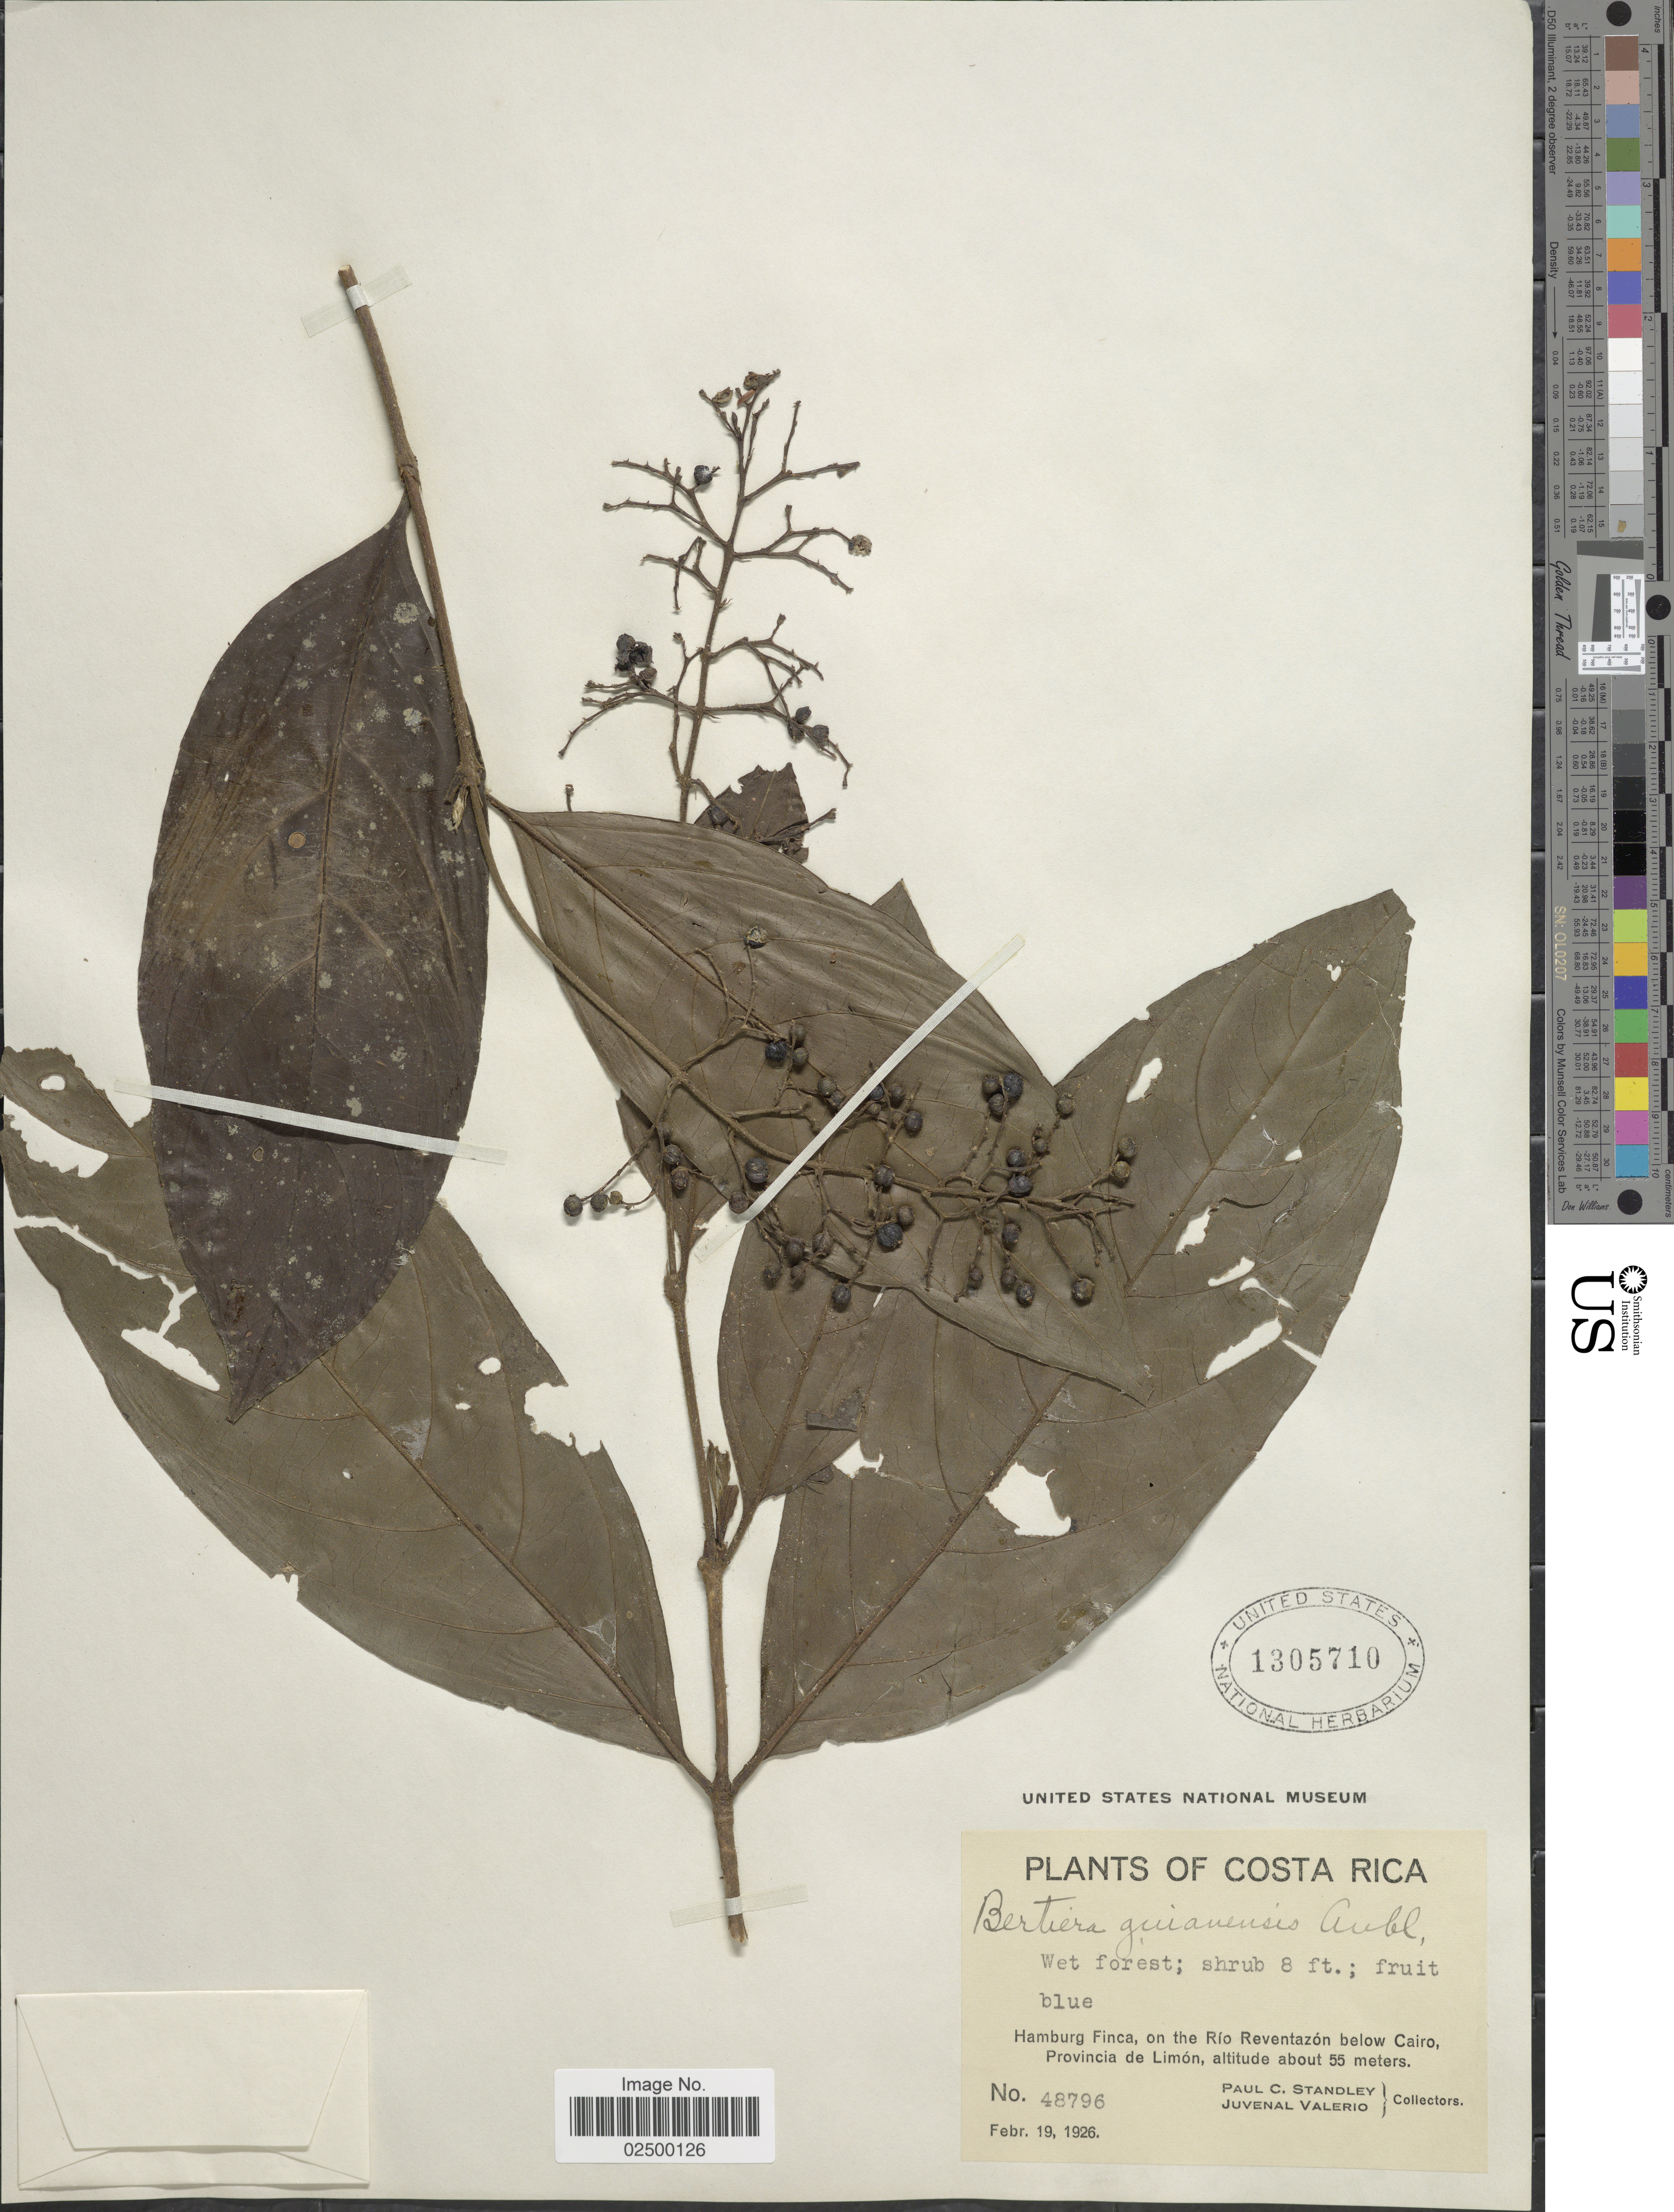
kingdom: Plantae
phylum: Tracheophyta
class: Magnoliopsida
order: Gentianales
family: Rubiaceae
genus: Bertiera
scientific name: Bertiera guianensis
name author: Aubl.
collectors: P. C. Standley & J. Valerio R.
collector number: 48796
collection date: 1926-02-19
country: Costa Rica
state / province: Limón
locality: Hamburg Finca, on the Rio Reventazon, below Cairo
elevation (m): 55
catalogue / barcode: US 1305710